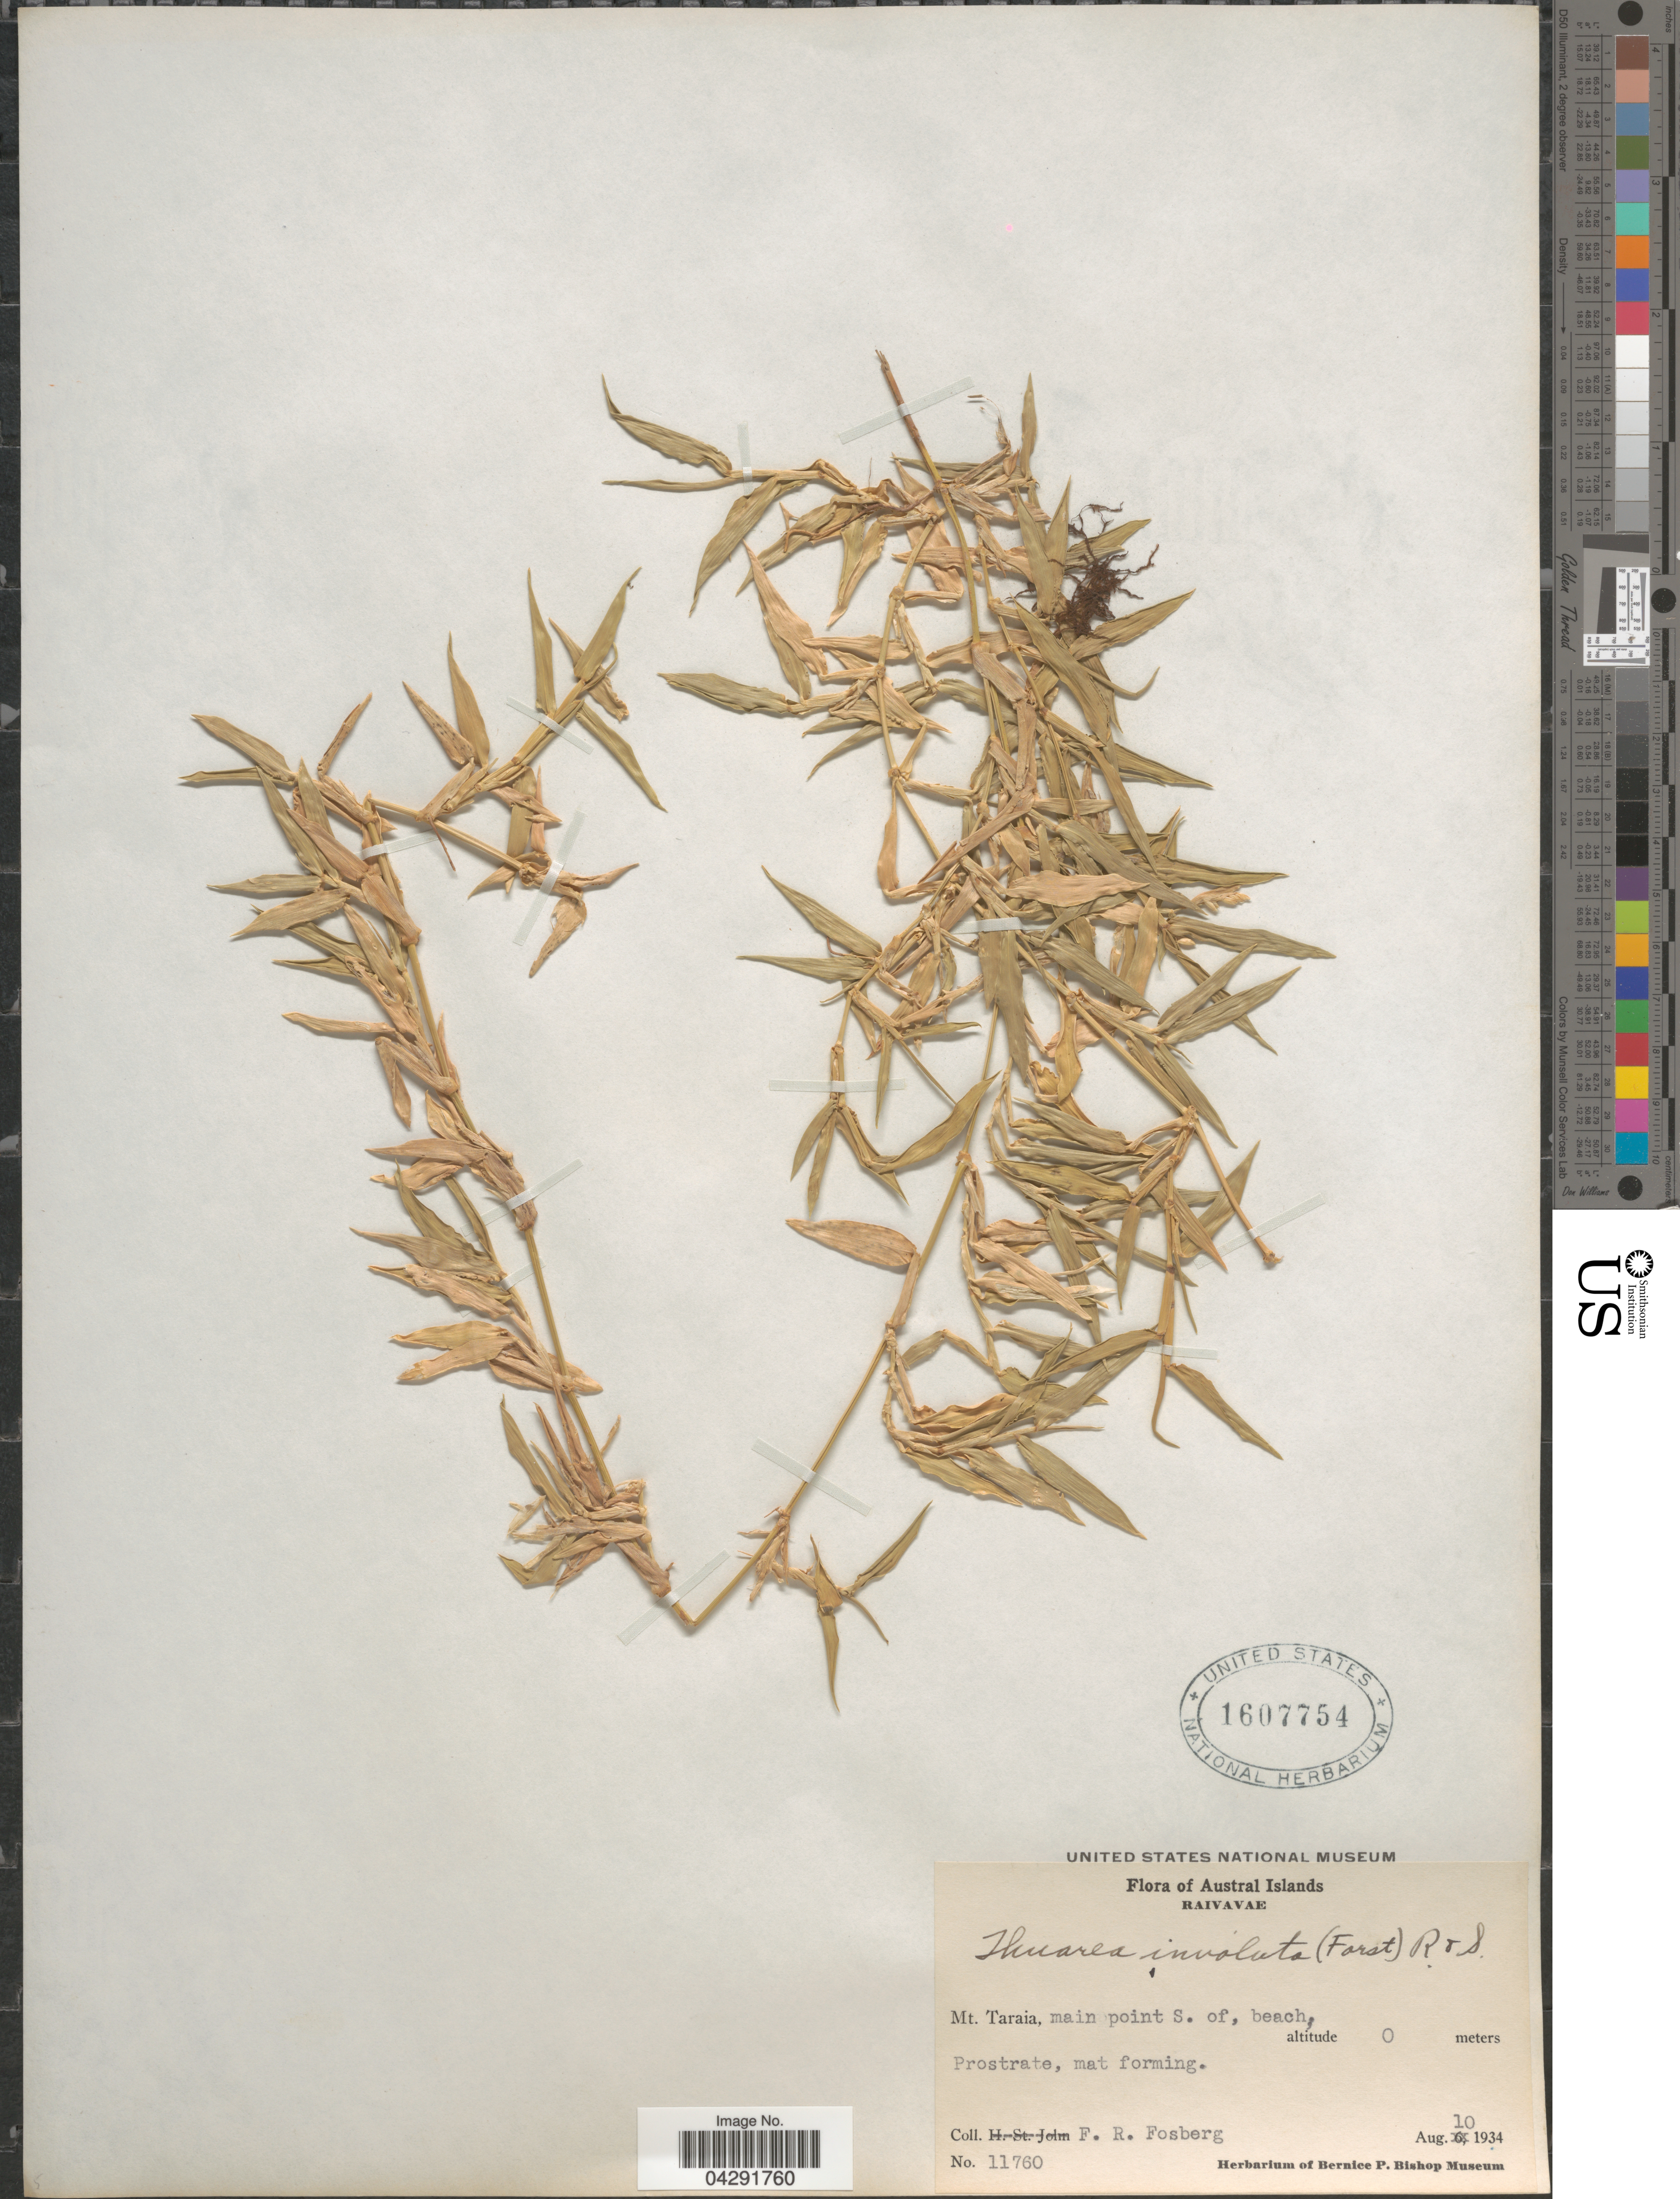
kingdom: Plantae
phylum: Tracheophyta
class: Liliopsida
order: Poales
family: Poaceae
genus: Thuarea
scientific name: Thuarea involuta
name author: (G. Forst.) R. Br. ex Sm.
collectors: F. R. Fosberg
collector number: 11760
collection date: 1934-08-10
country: French Polynesia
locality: Austral Islands. Raivavae. Mt. Taraia, main point S. of beach.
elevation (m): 0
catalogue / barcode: US 1607754